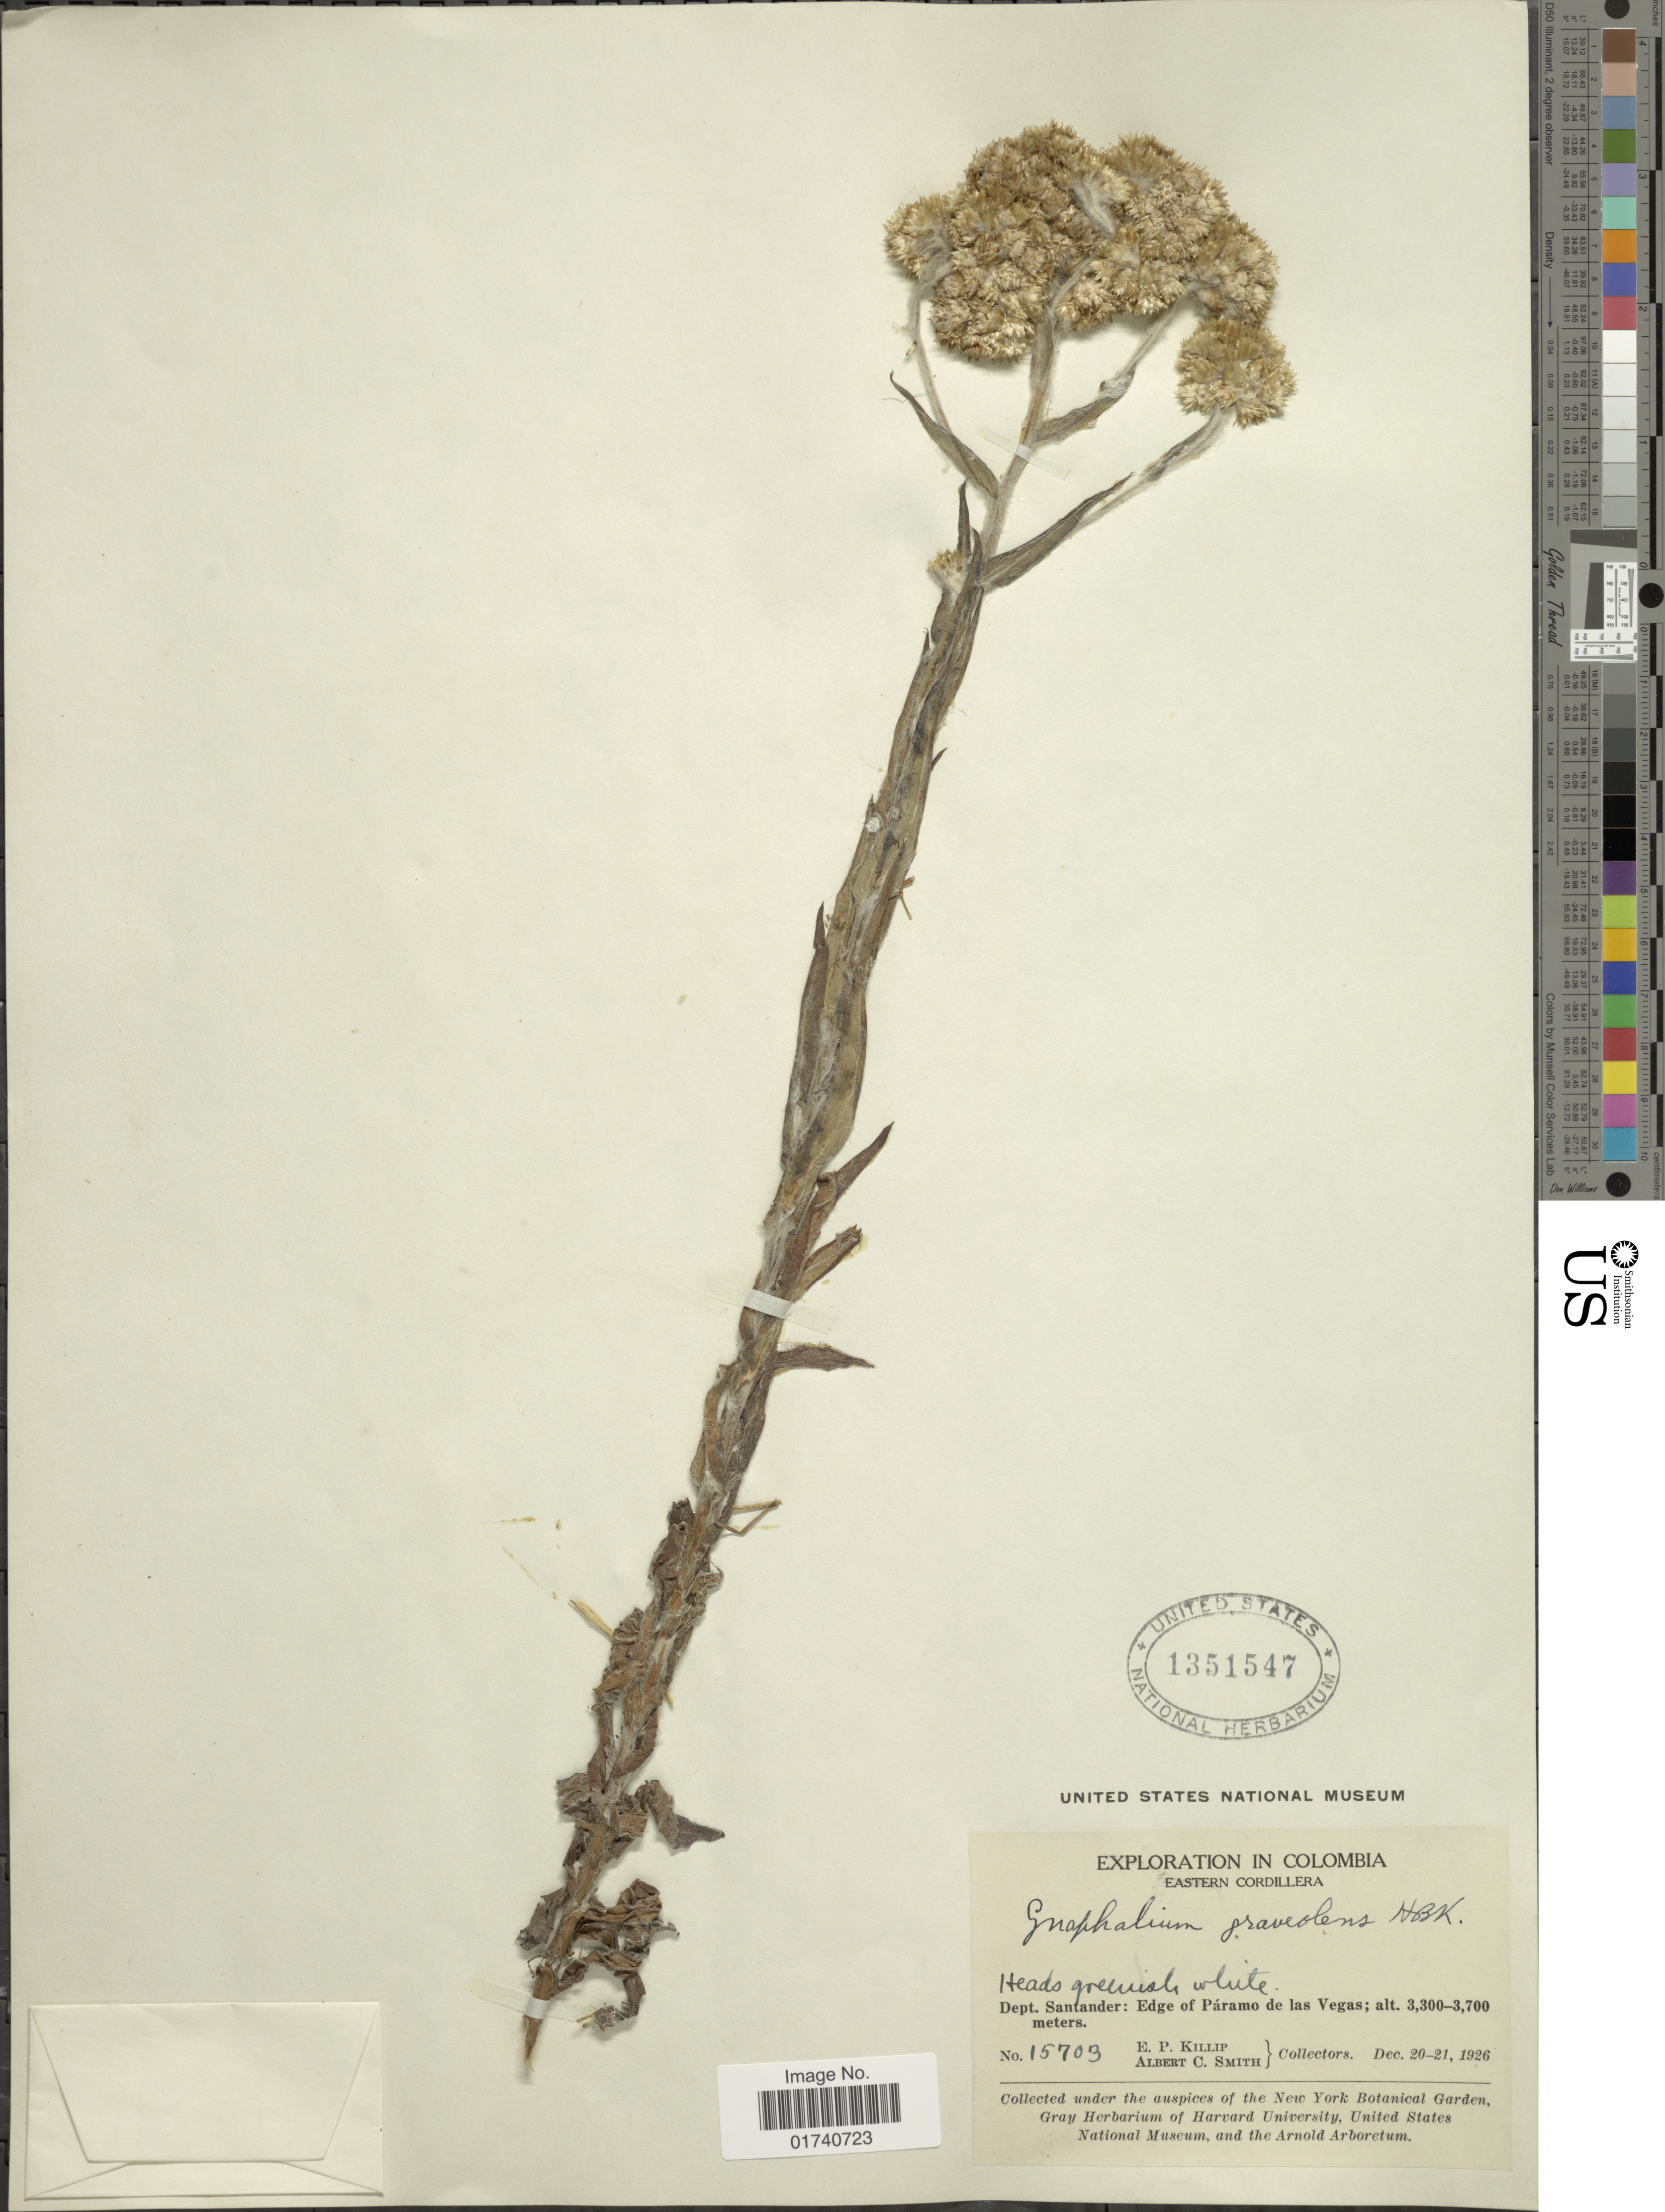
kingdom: Plantae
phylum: Tracheophyta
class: Magnoliopsida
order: Asterales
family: Asteraceae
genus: Pseudognaphalium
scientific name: Pseudognaphalium graveolens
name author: Anderb.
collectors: E. P. Killip & A. C. Smith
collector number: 15703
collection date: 1926-12-20/1926-12-21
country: Colombia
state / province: Santander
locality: Dept. Santander: Edge of Paramo de las Vegas.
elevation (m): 3300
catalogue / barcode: US 1351547